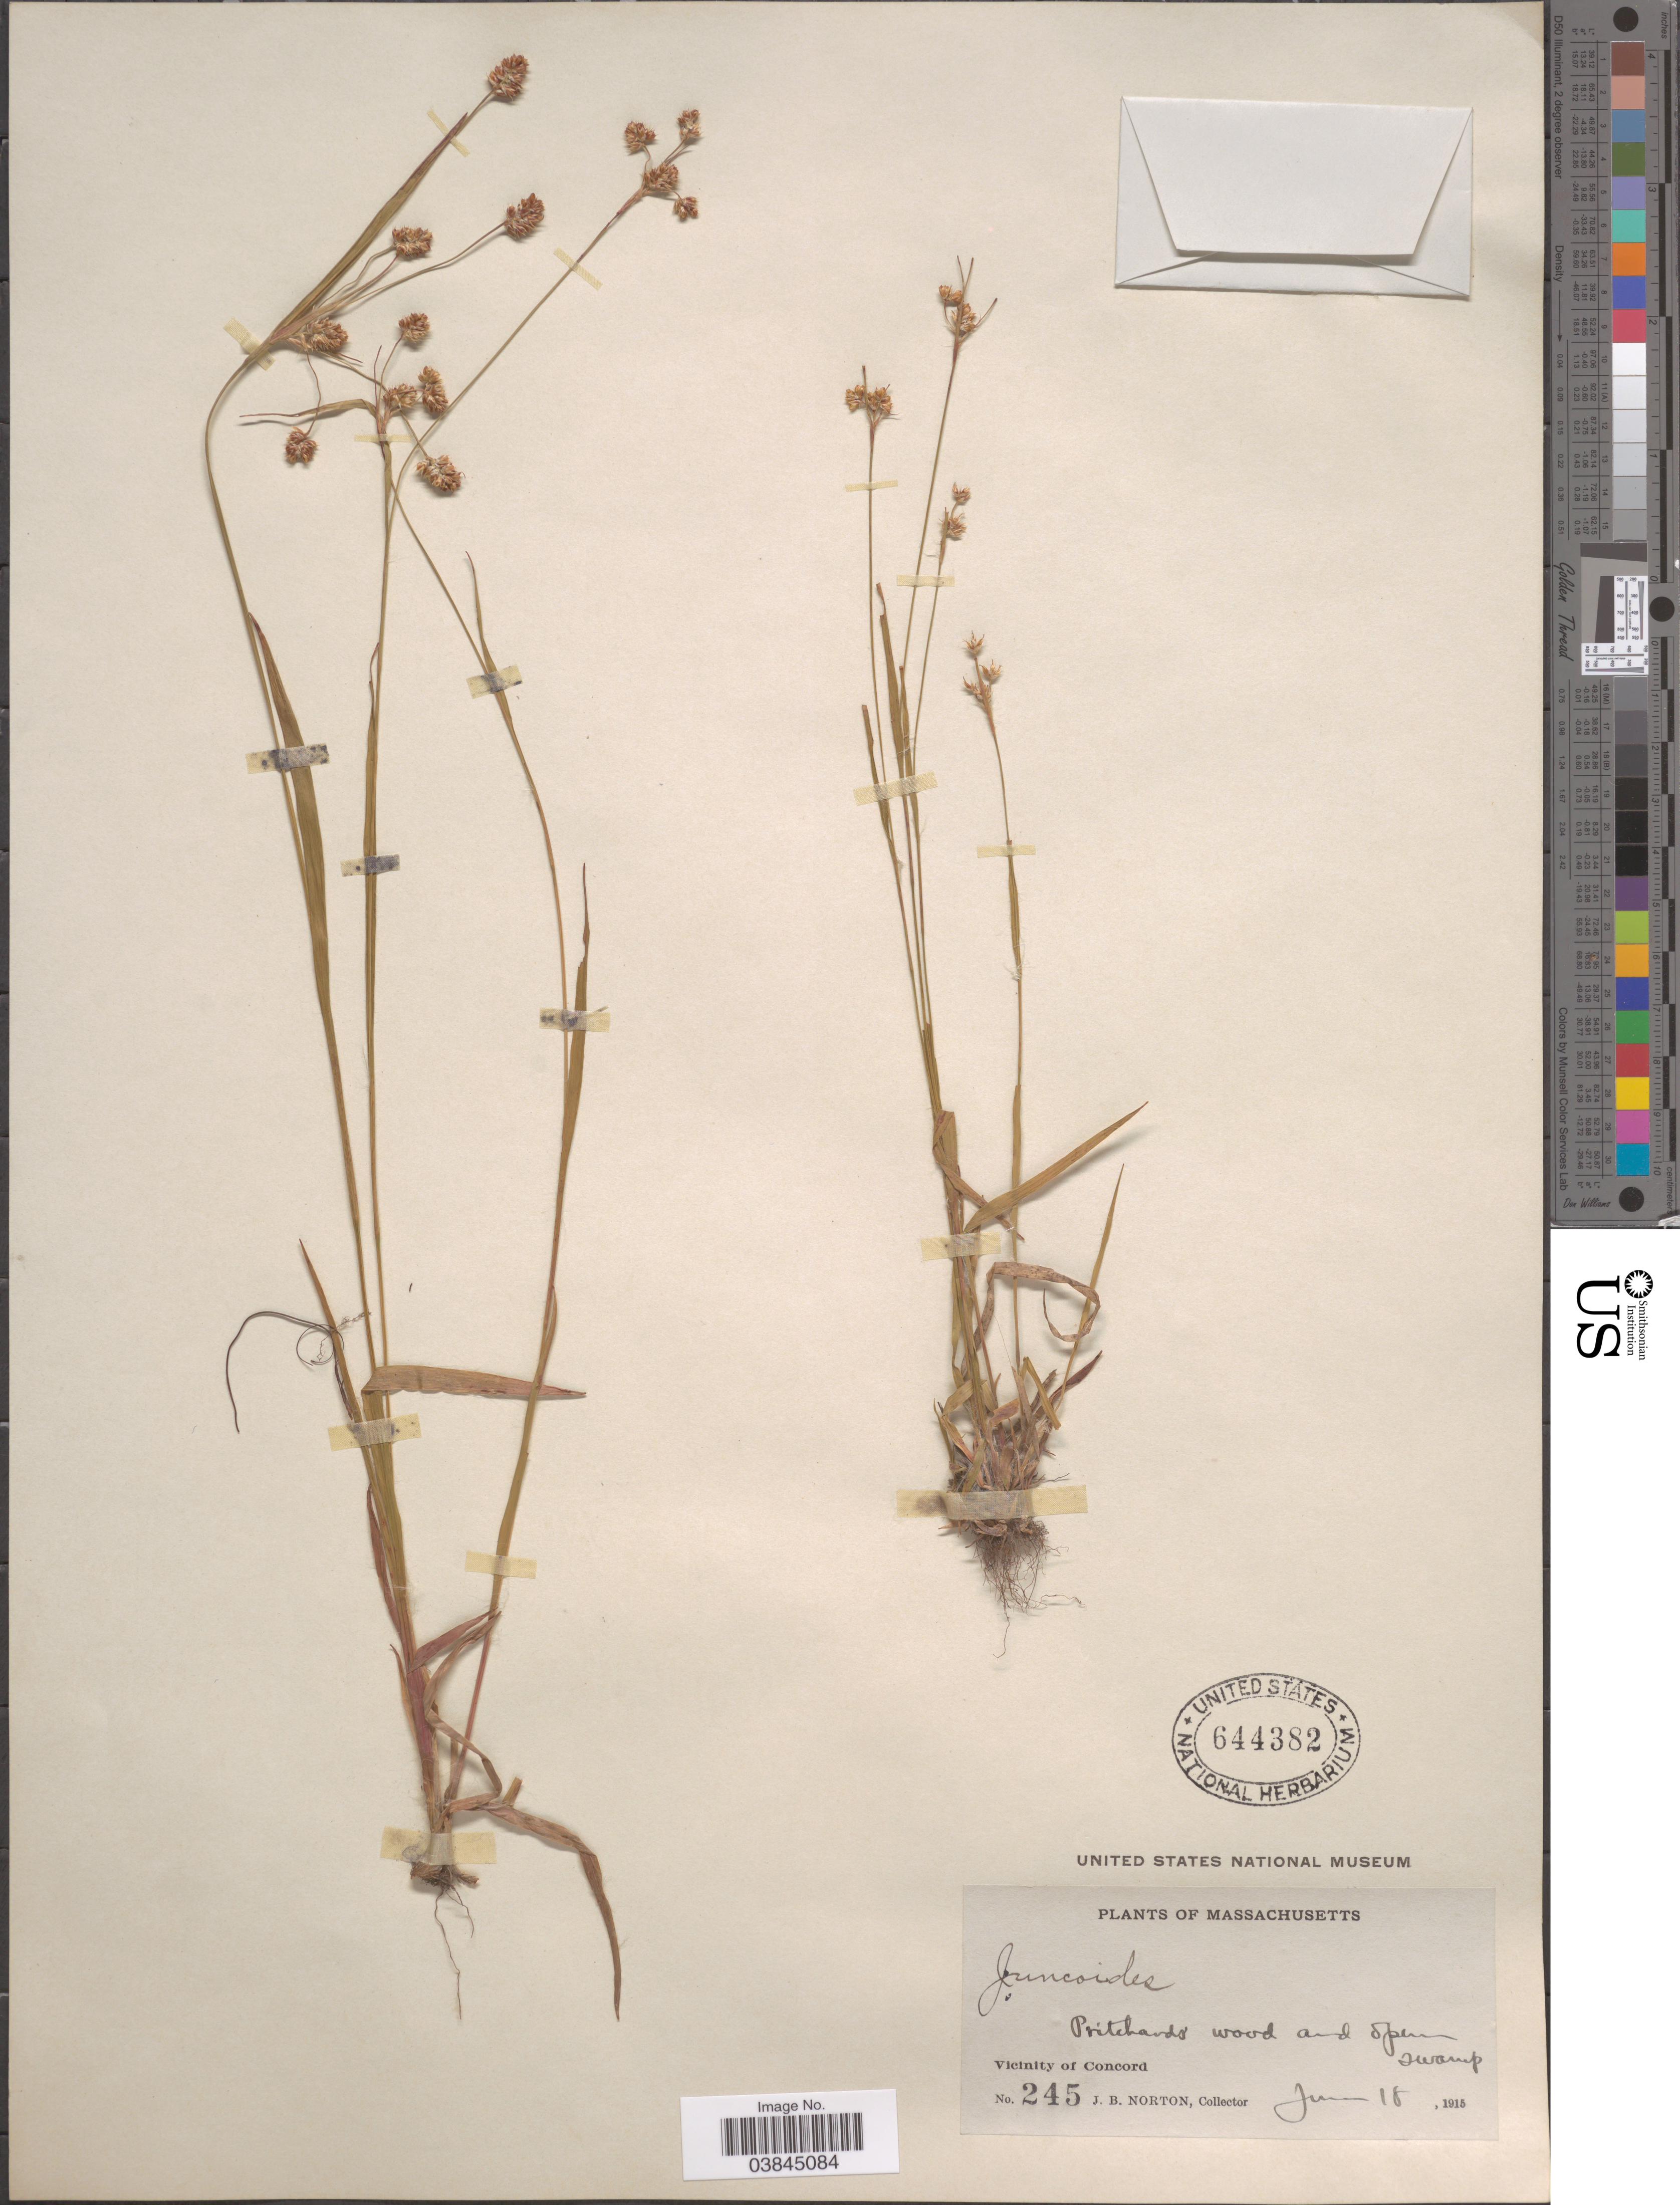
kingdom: Plantae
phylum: Tracheophyta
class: Liliopsida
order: Poales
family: Juncaceae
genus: Luzula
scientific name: Luzula campestris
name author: (L.) DC.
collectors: J. B. Norton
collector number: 245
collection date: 1915-06-18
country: United States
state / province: Massachusetts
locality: Vicinity of Concord.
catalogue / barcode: US 644382